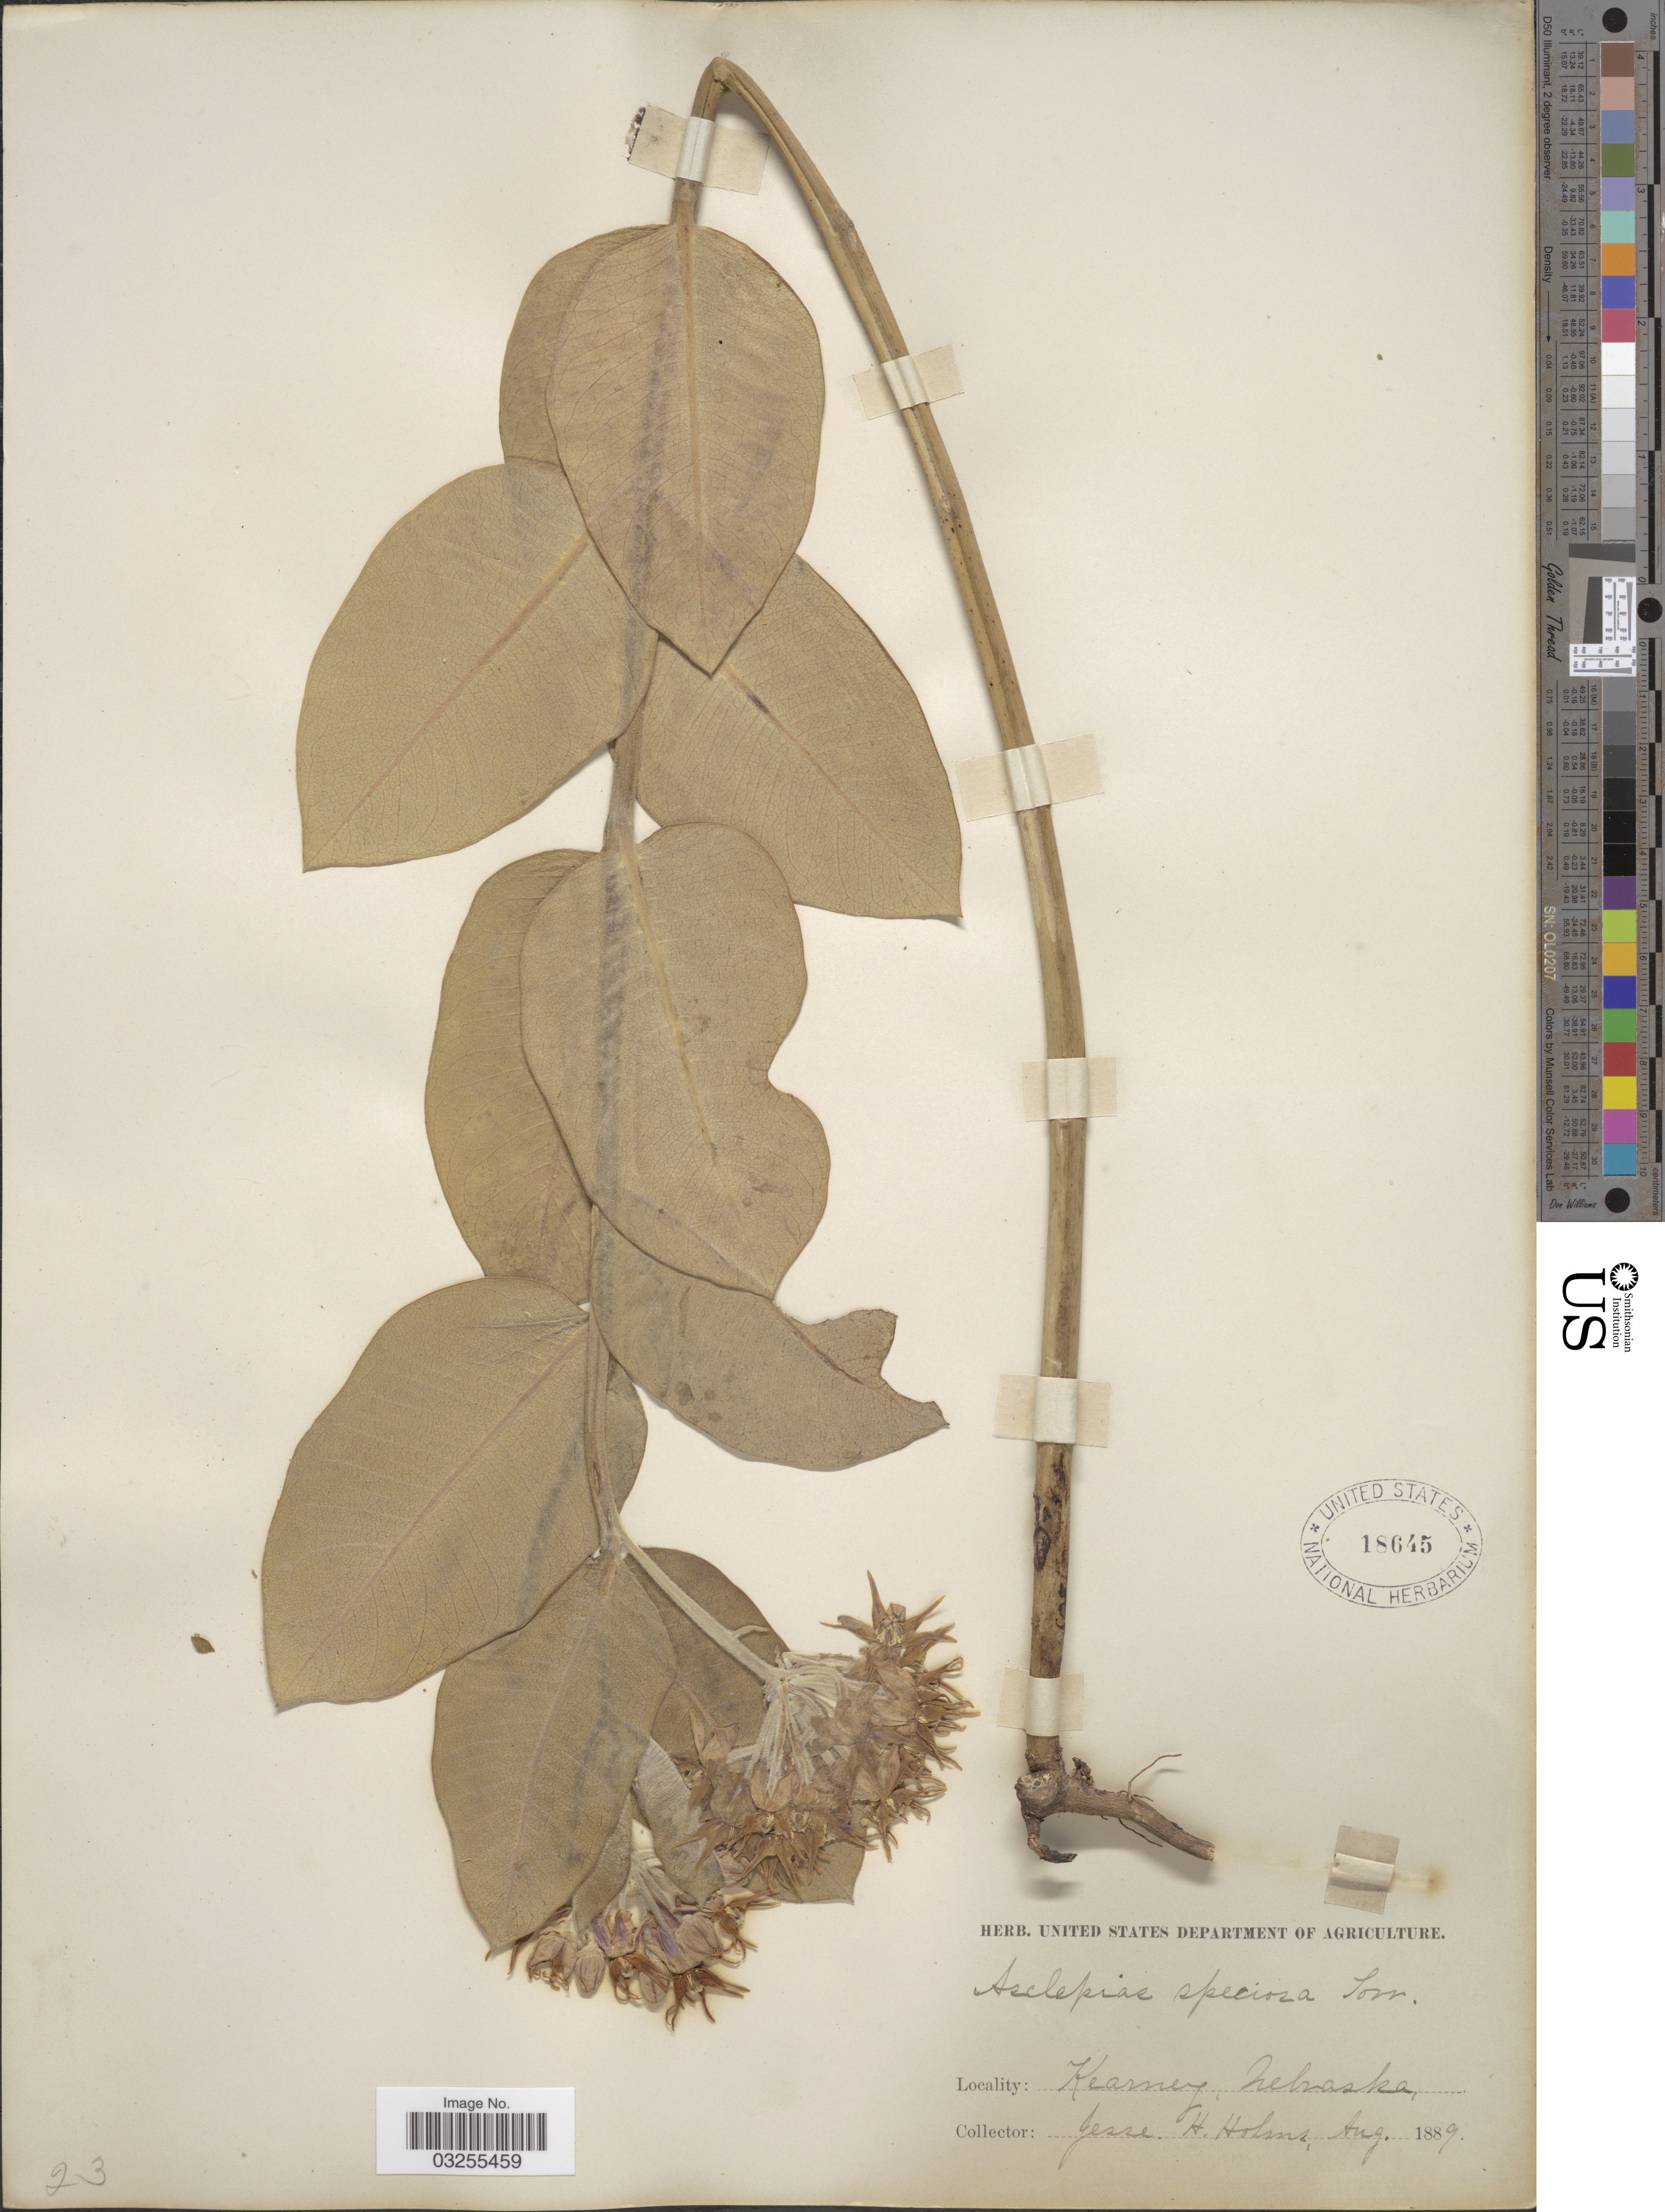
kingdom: Plantae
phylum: Tracheophyta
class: Magnoliopsida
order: Gentianales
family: Apocynaceae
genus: Asclepias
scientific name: Asclepias speciosa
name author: Torr.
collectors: J. H. Holms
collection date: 1889-08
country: United States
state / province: Nebraska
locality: Kearney.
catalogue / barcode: US 18645